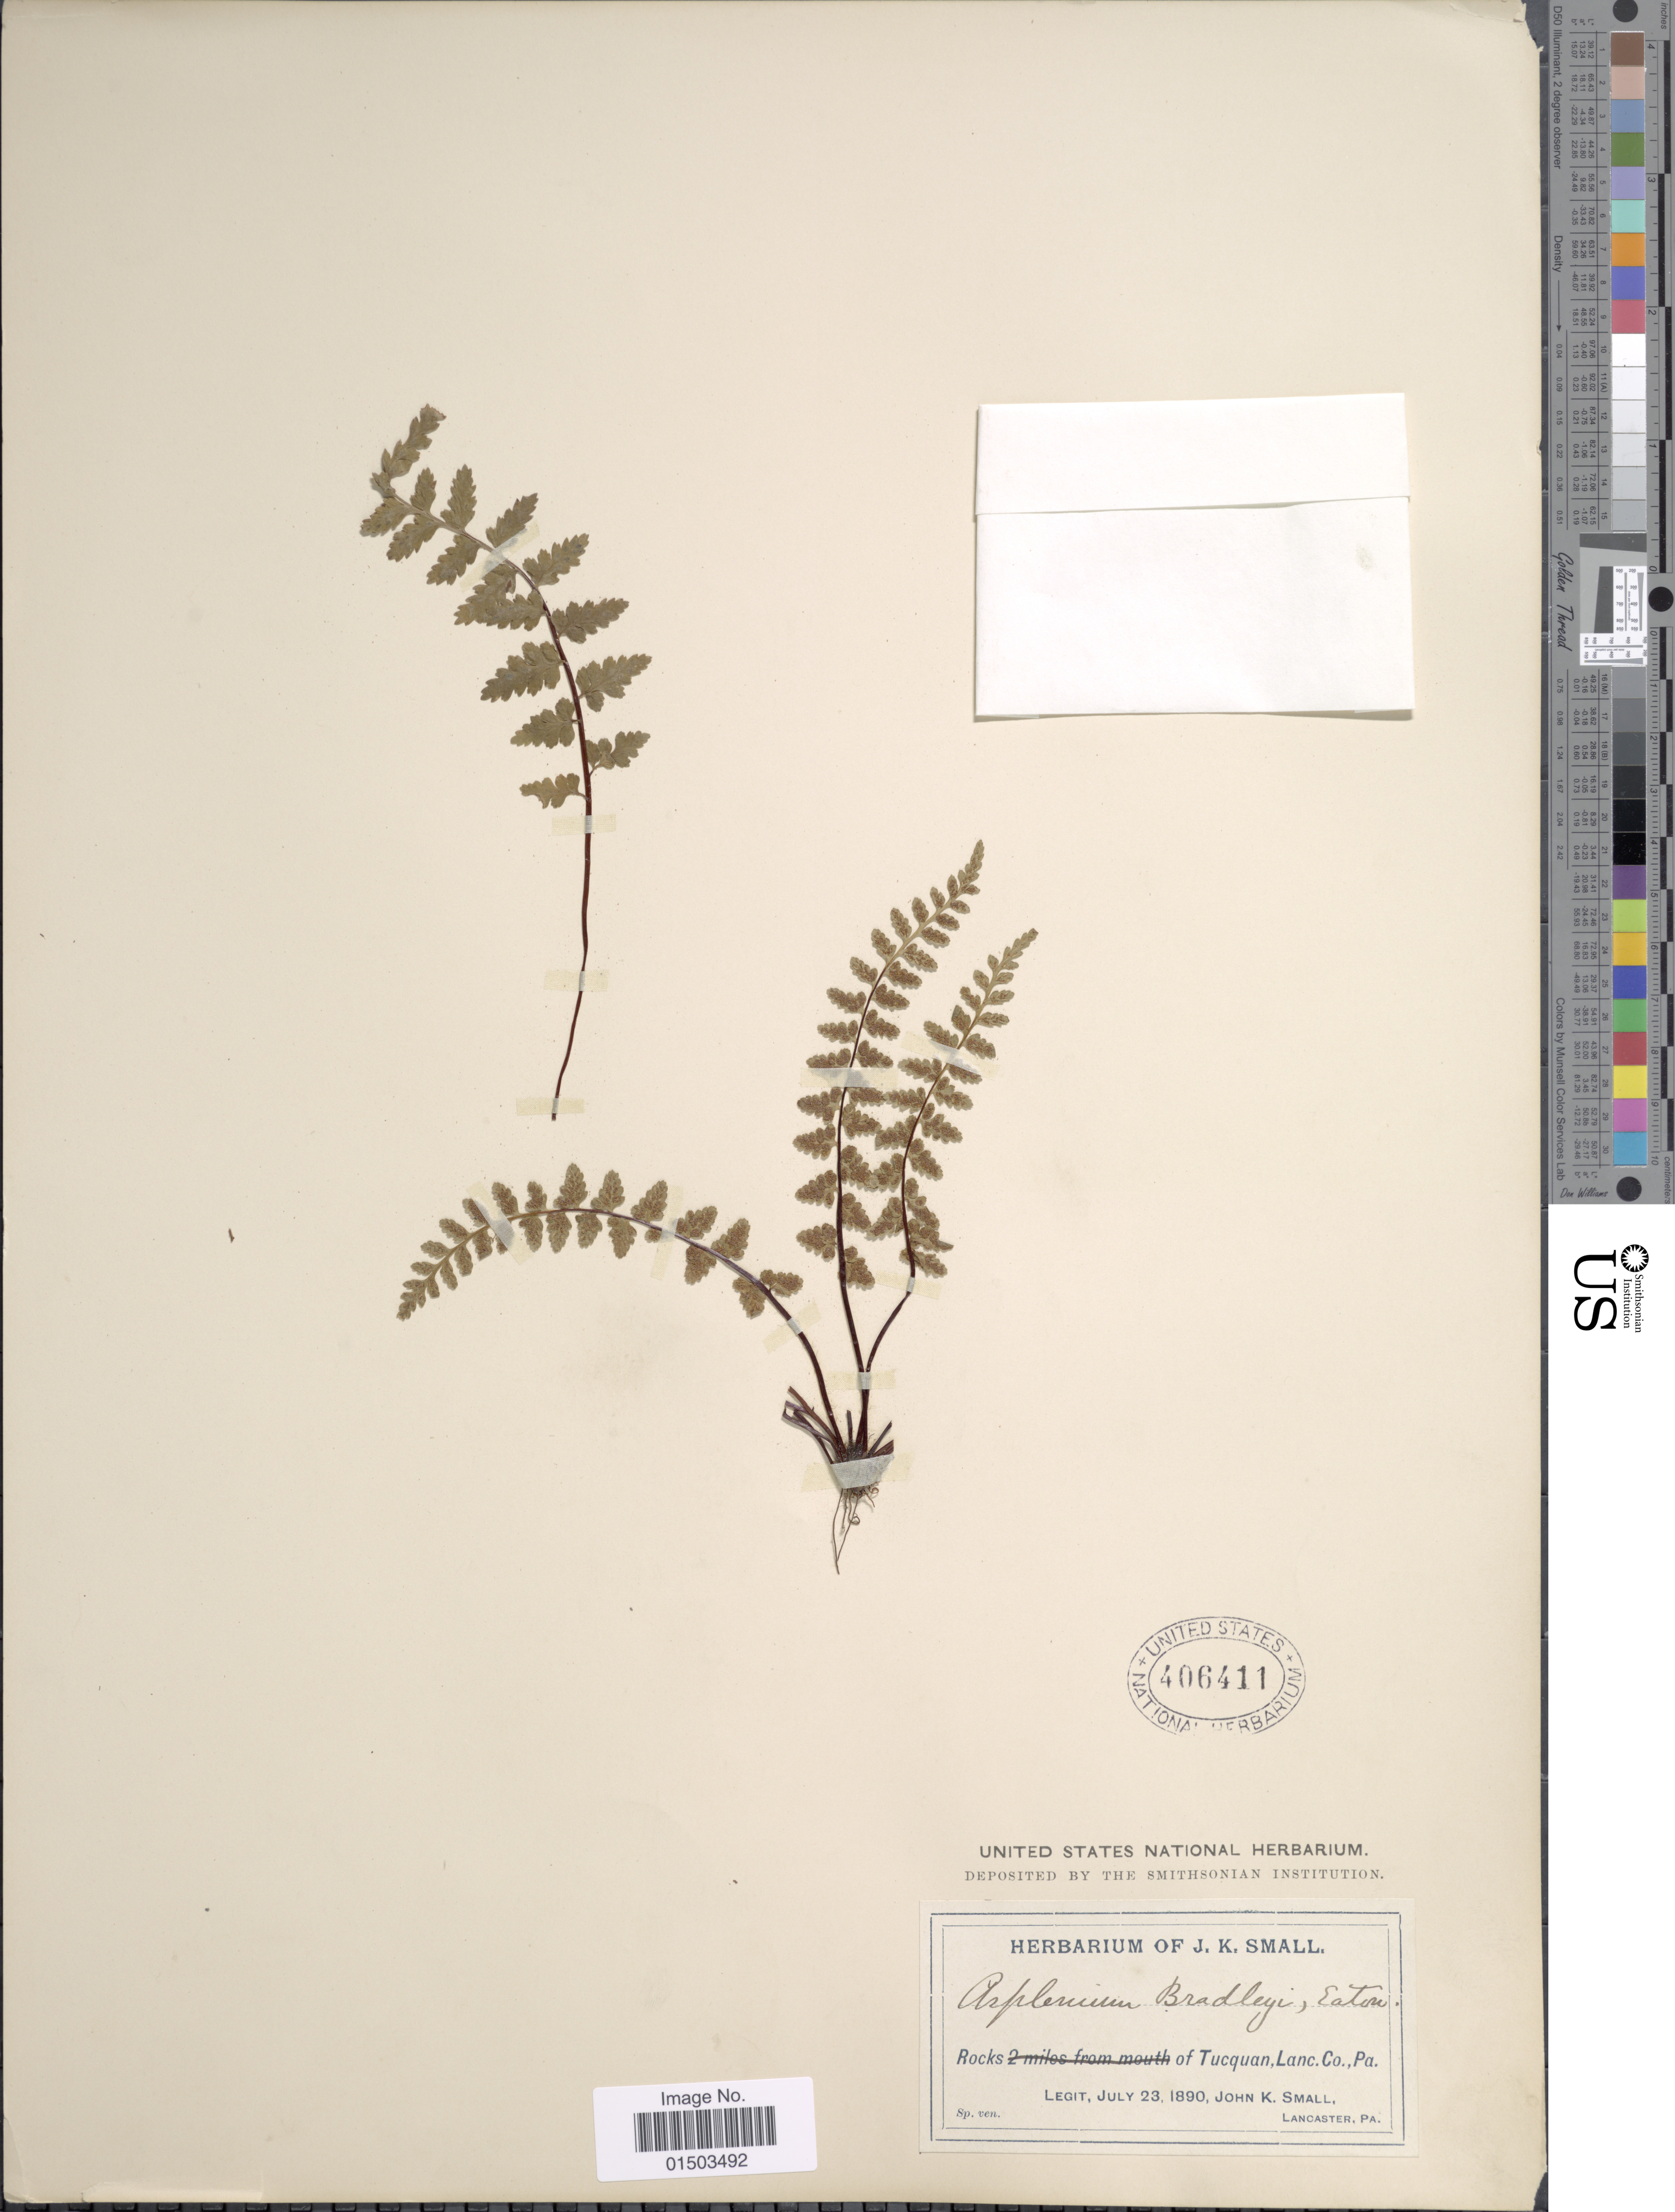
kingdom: Plantae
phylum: Tracheophyta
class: Polypodiopsida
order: Polypodiales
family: Aspleniaceae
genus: Asplenium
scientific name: Asplenium bradleyi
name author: D.C. Eaton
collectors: J. K. Small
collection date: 1890-07-23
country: United States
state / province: Pennsylvania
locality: Rocks of Tucquan, Lanc. Co., Pa.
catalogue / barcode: US 406411